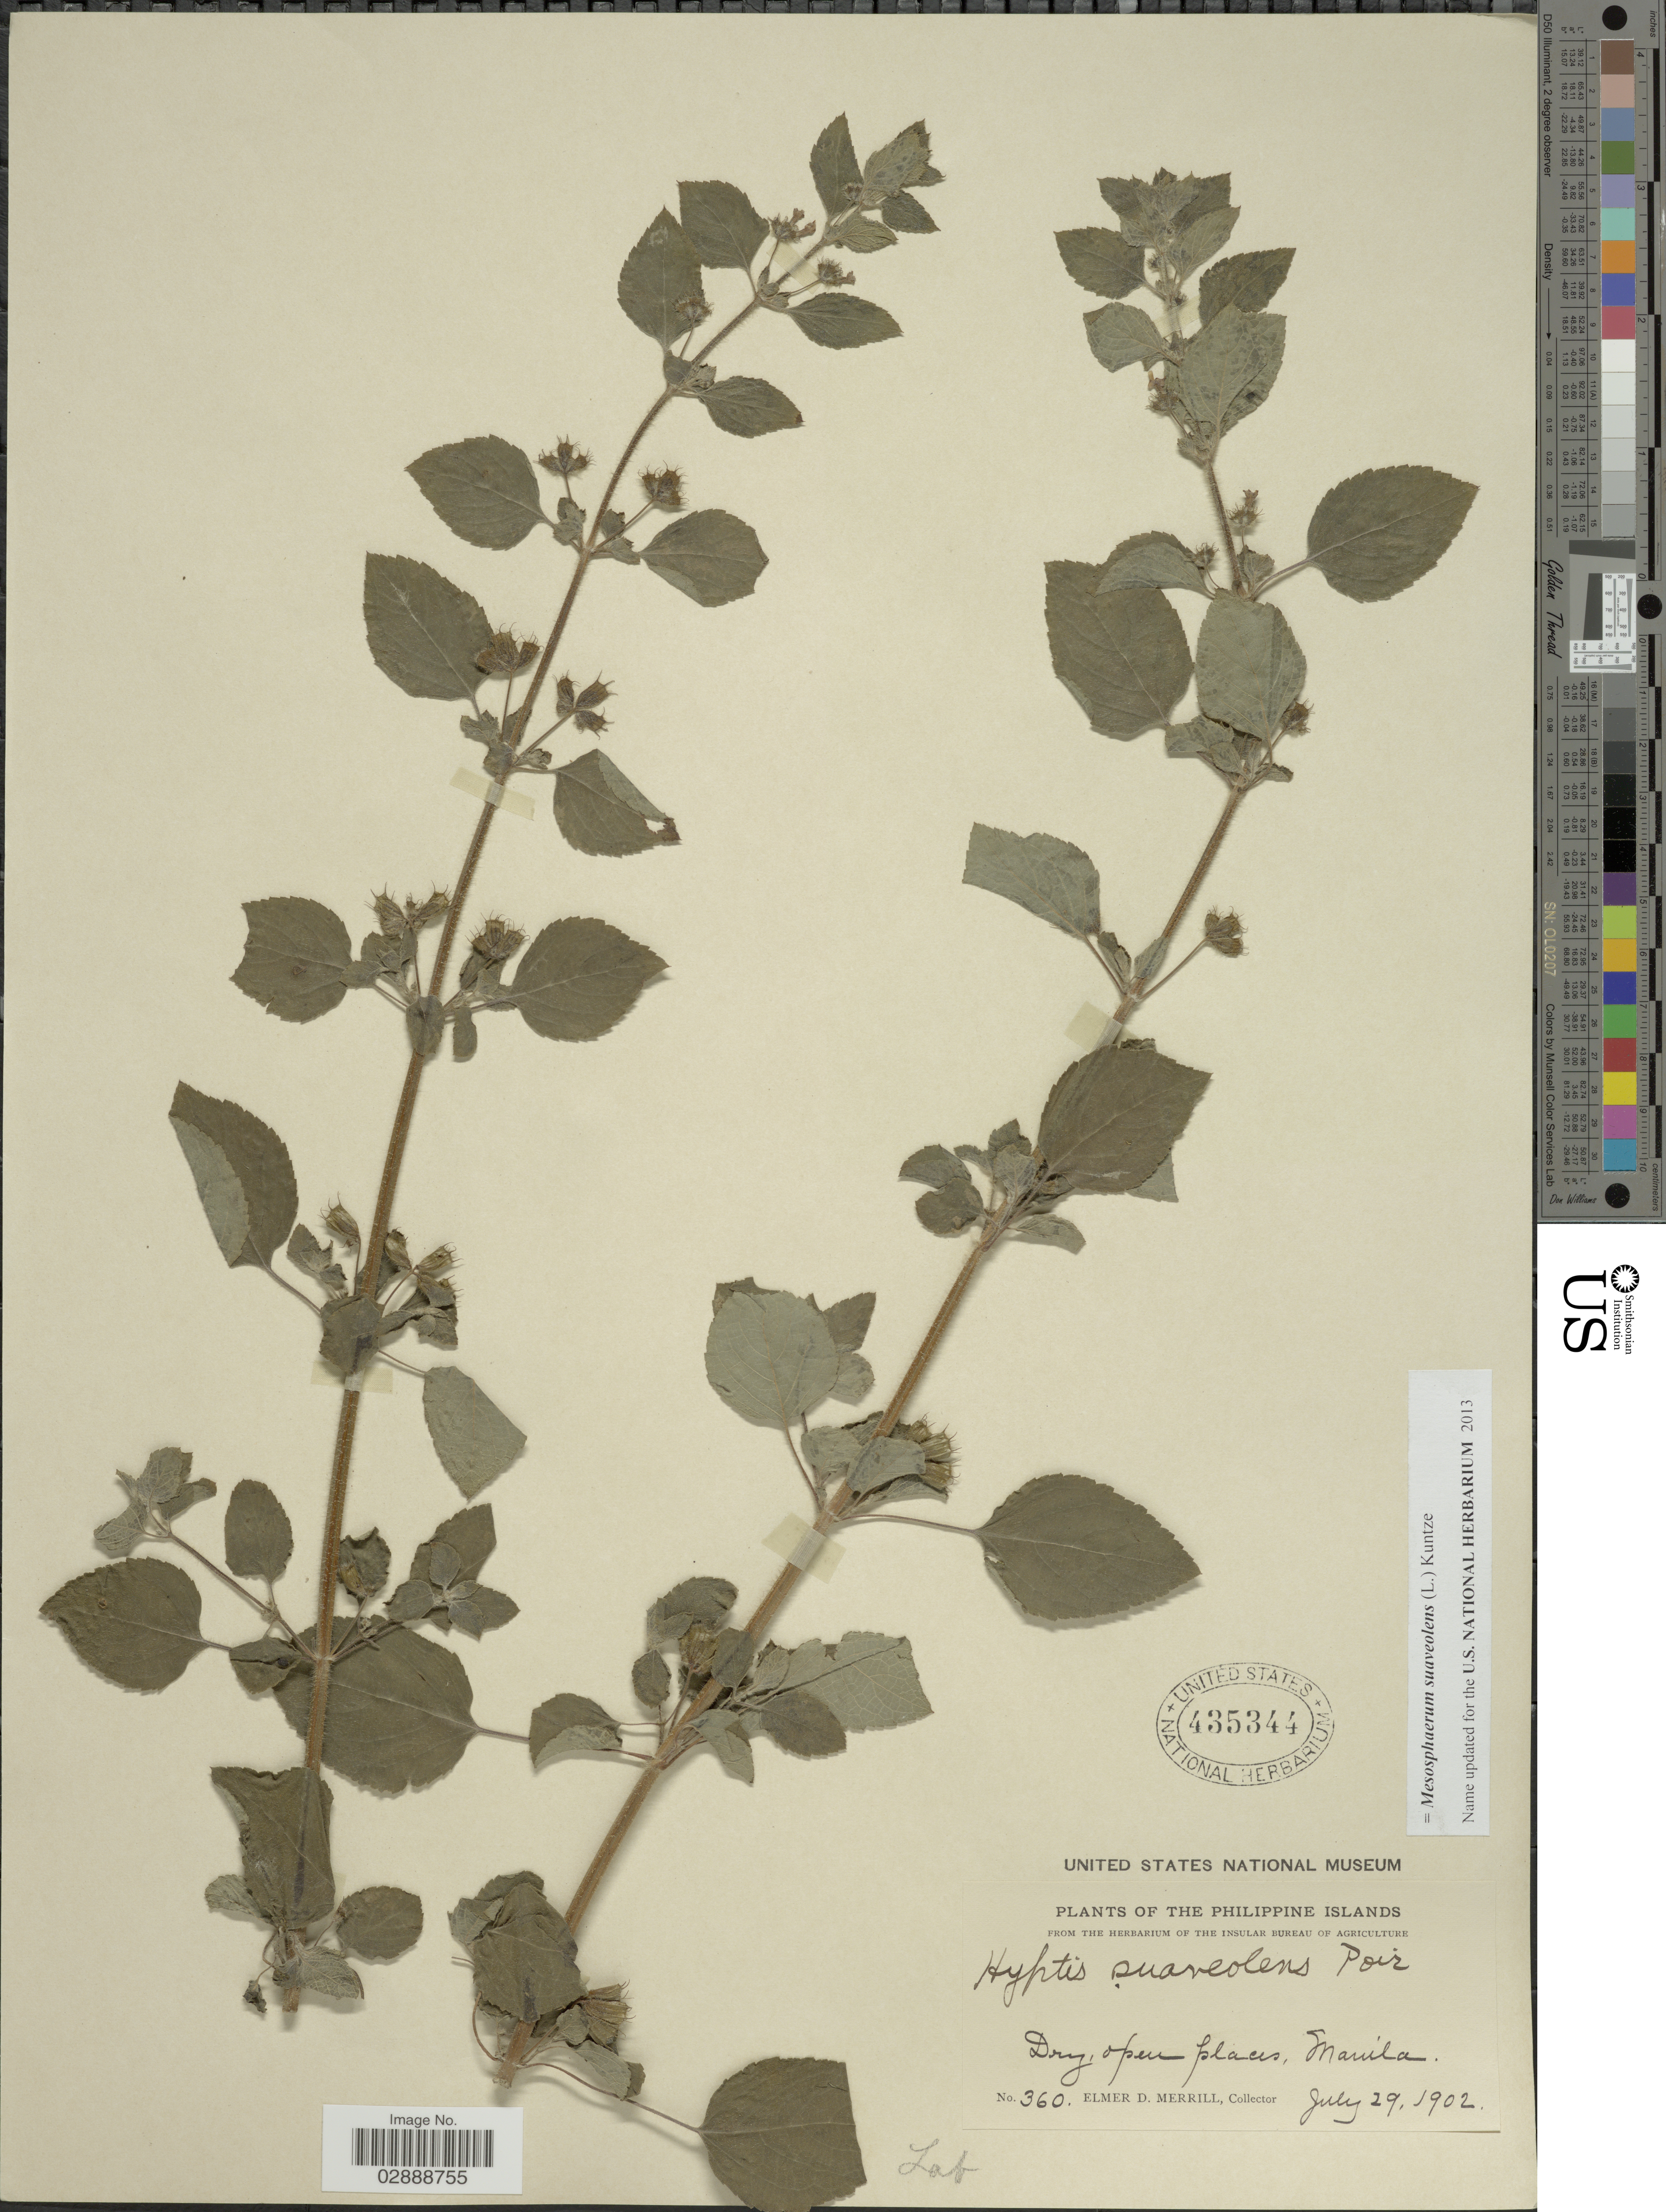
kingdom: Plantae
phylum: Tracheophyta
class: Magnoliopsida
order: Lamiales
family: Lamiaceae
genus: Mesosphaerum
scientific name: Mesosphaerum suaveolens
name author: (L.) Kuntze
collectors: E. D. Merrill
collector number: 360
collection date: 1902-07-29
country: Philippines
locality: Manila.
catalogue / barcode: US 435344